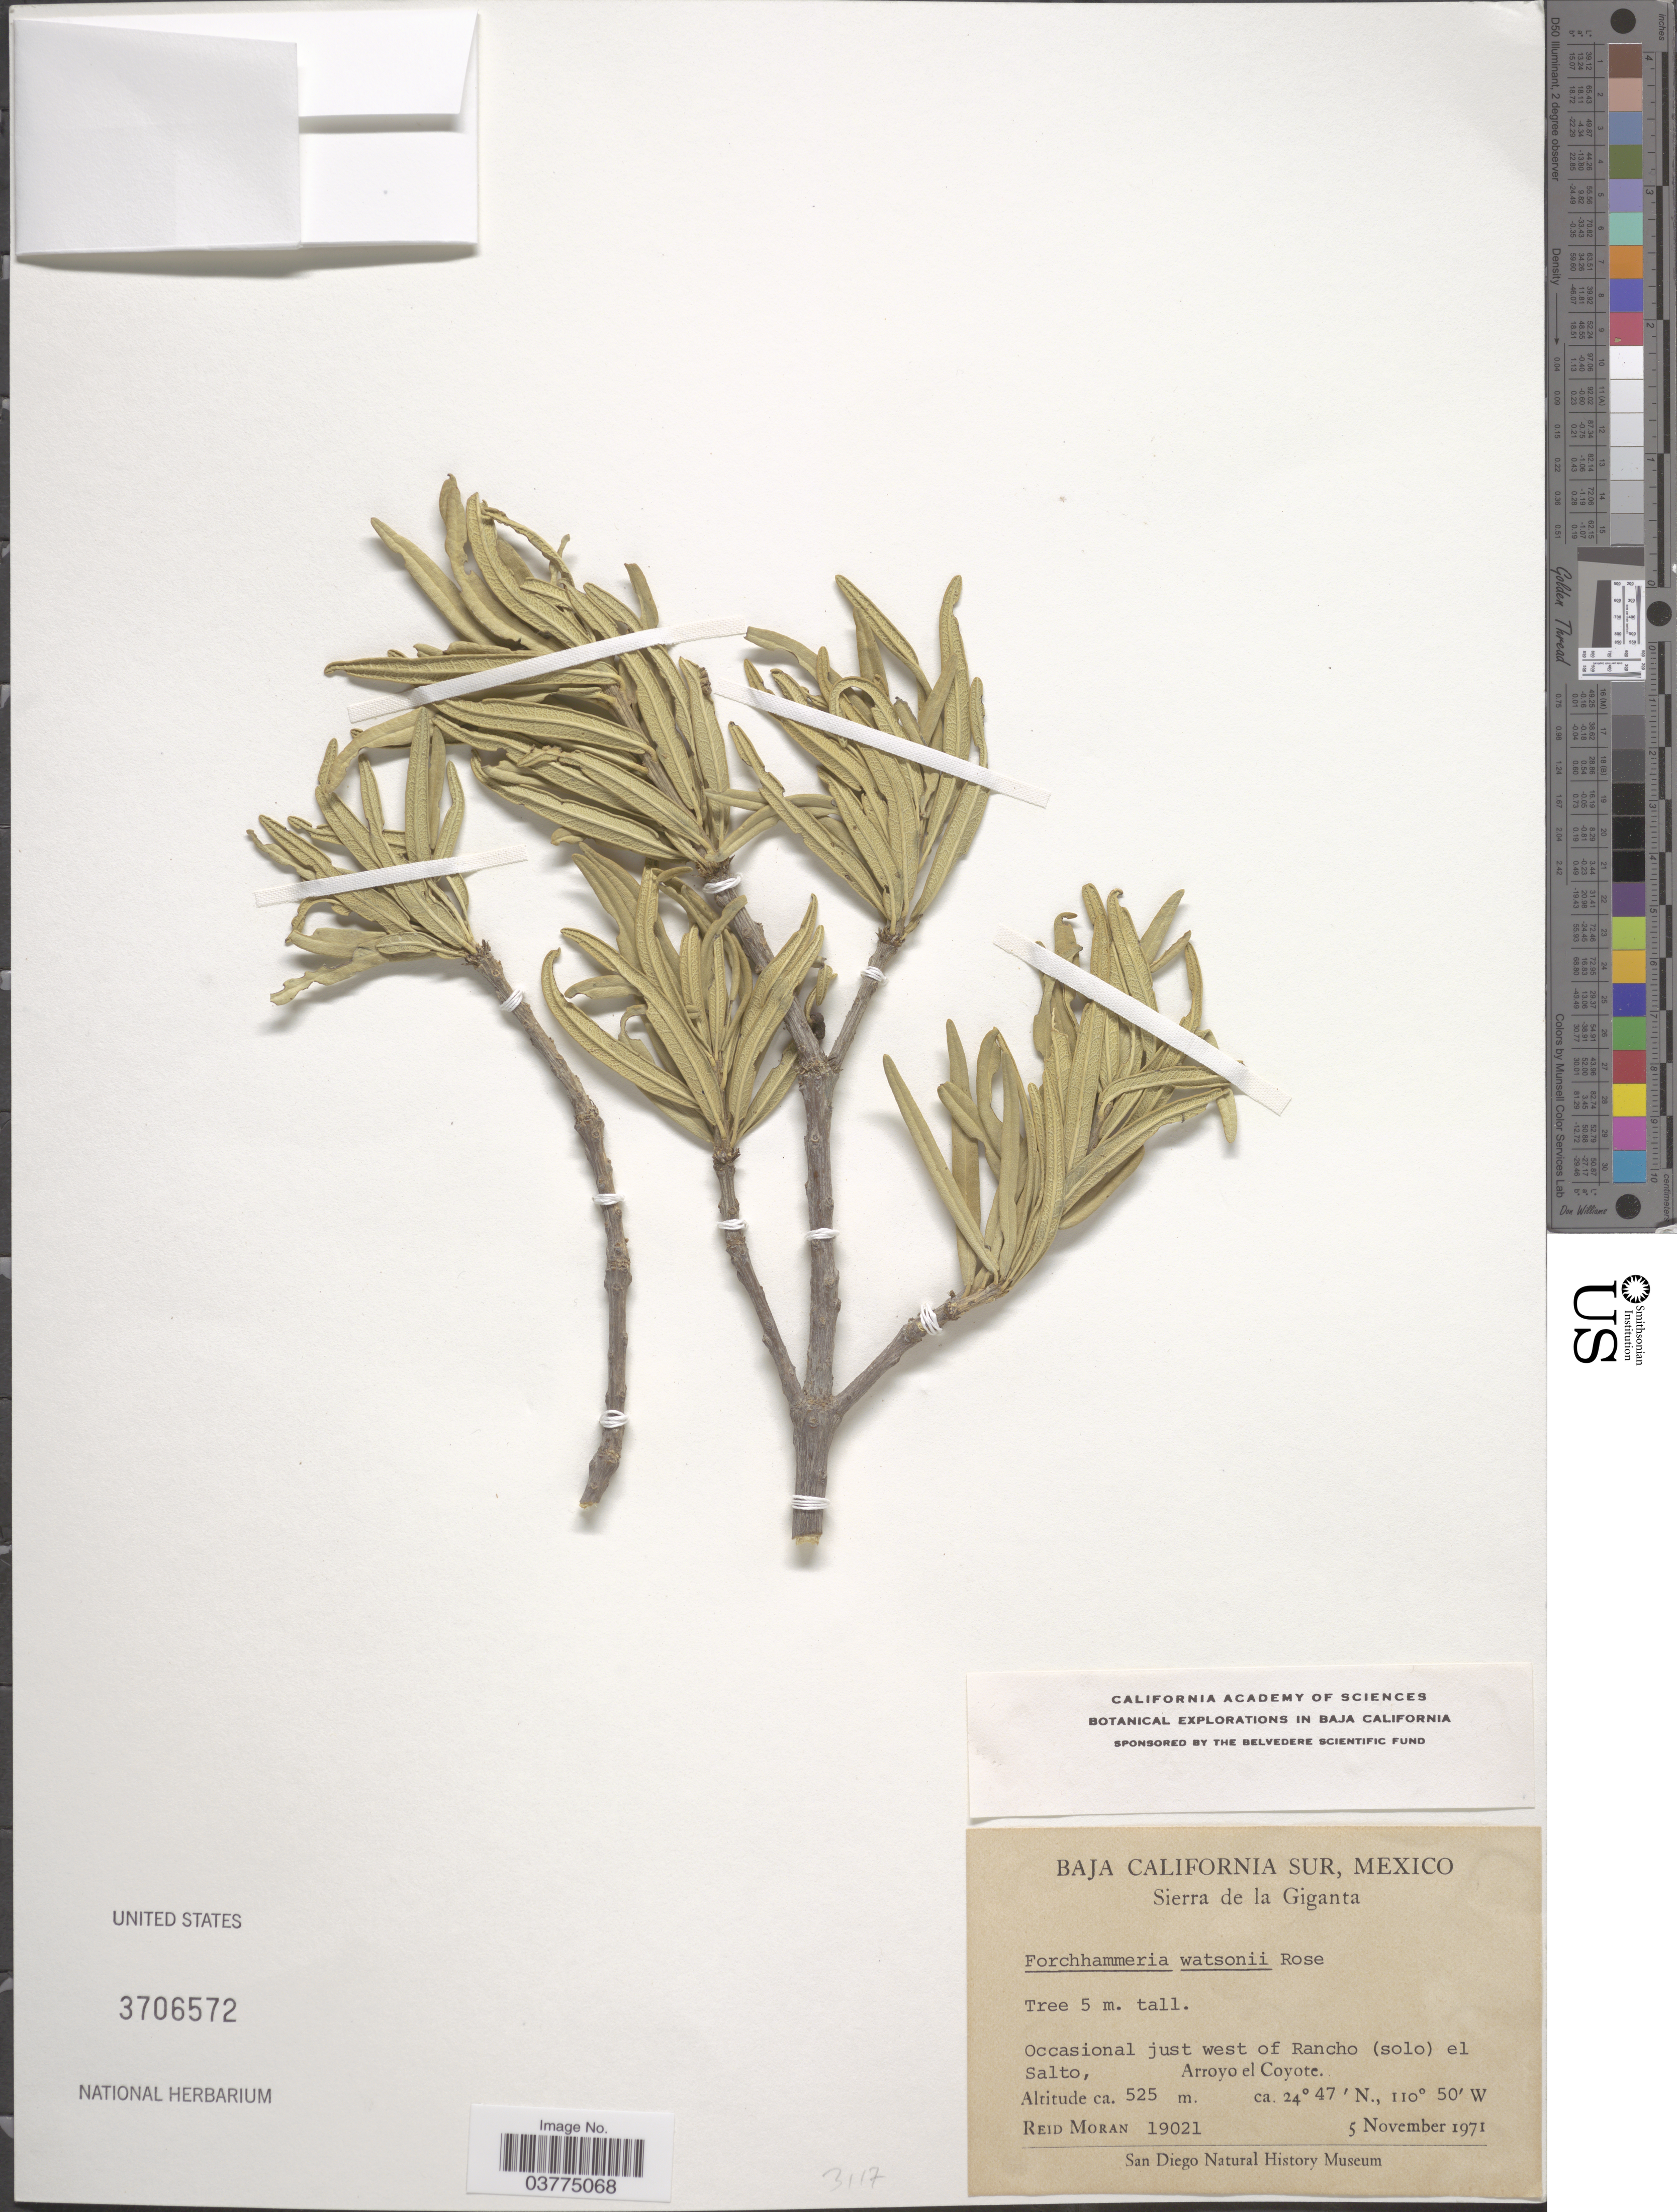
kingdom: Plantae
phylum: Tracheophyta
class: Magnoliopsida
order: Brassicales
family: Stixaceae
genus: Forchhammeria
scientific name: Forchhammeria watsonii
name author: Rose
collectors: R. V. Moran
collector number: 19021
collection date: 1971-11-05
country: Mexico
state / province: Baja California Sur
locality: Sierra de la Giganta. Occasional just west of Rancho (solo) el Salto, Arroyo el Coyote.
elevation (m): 525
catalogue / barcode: US 3706572